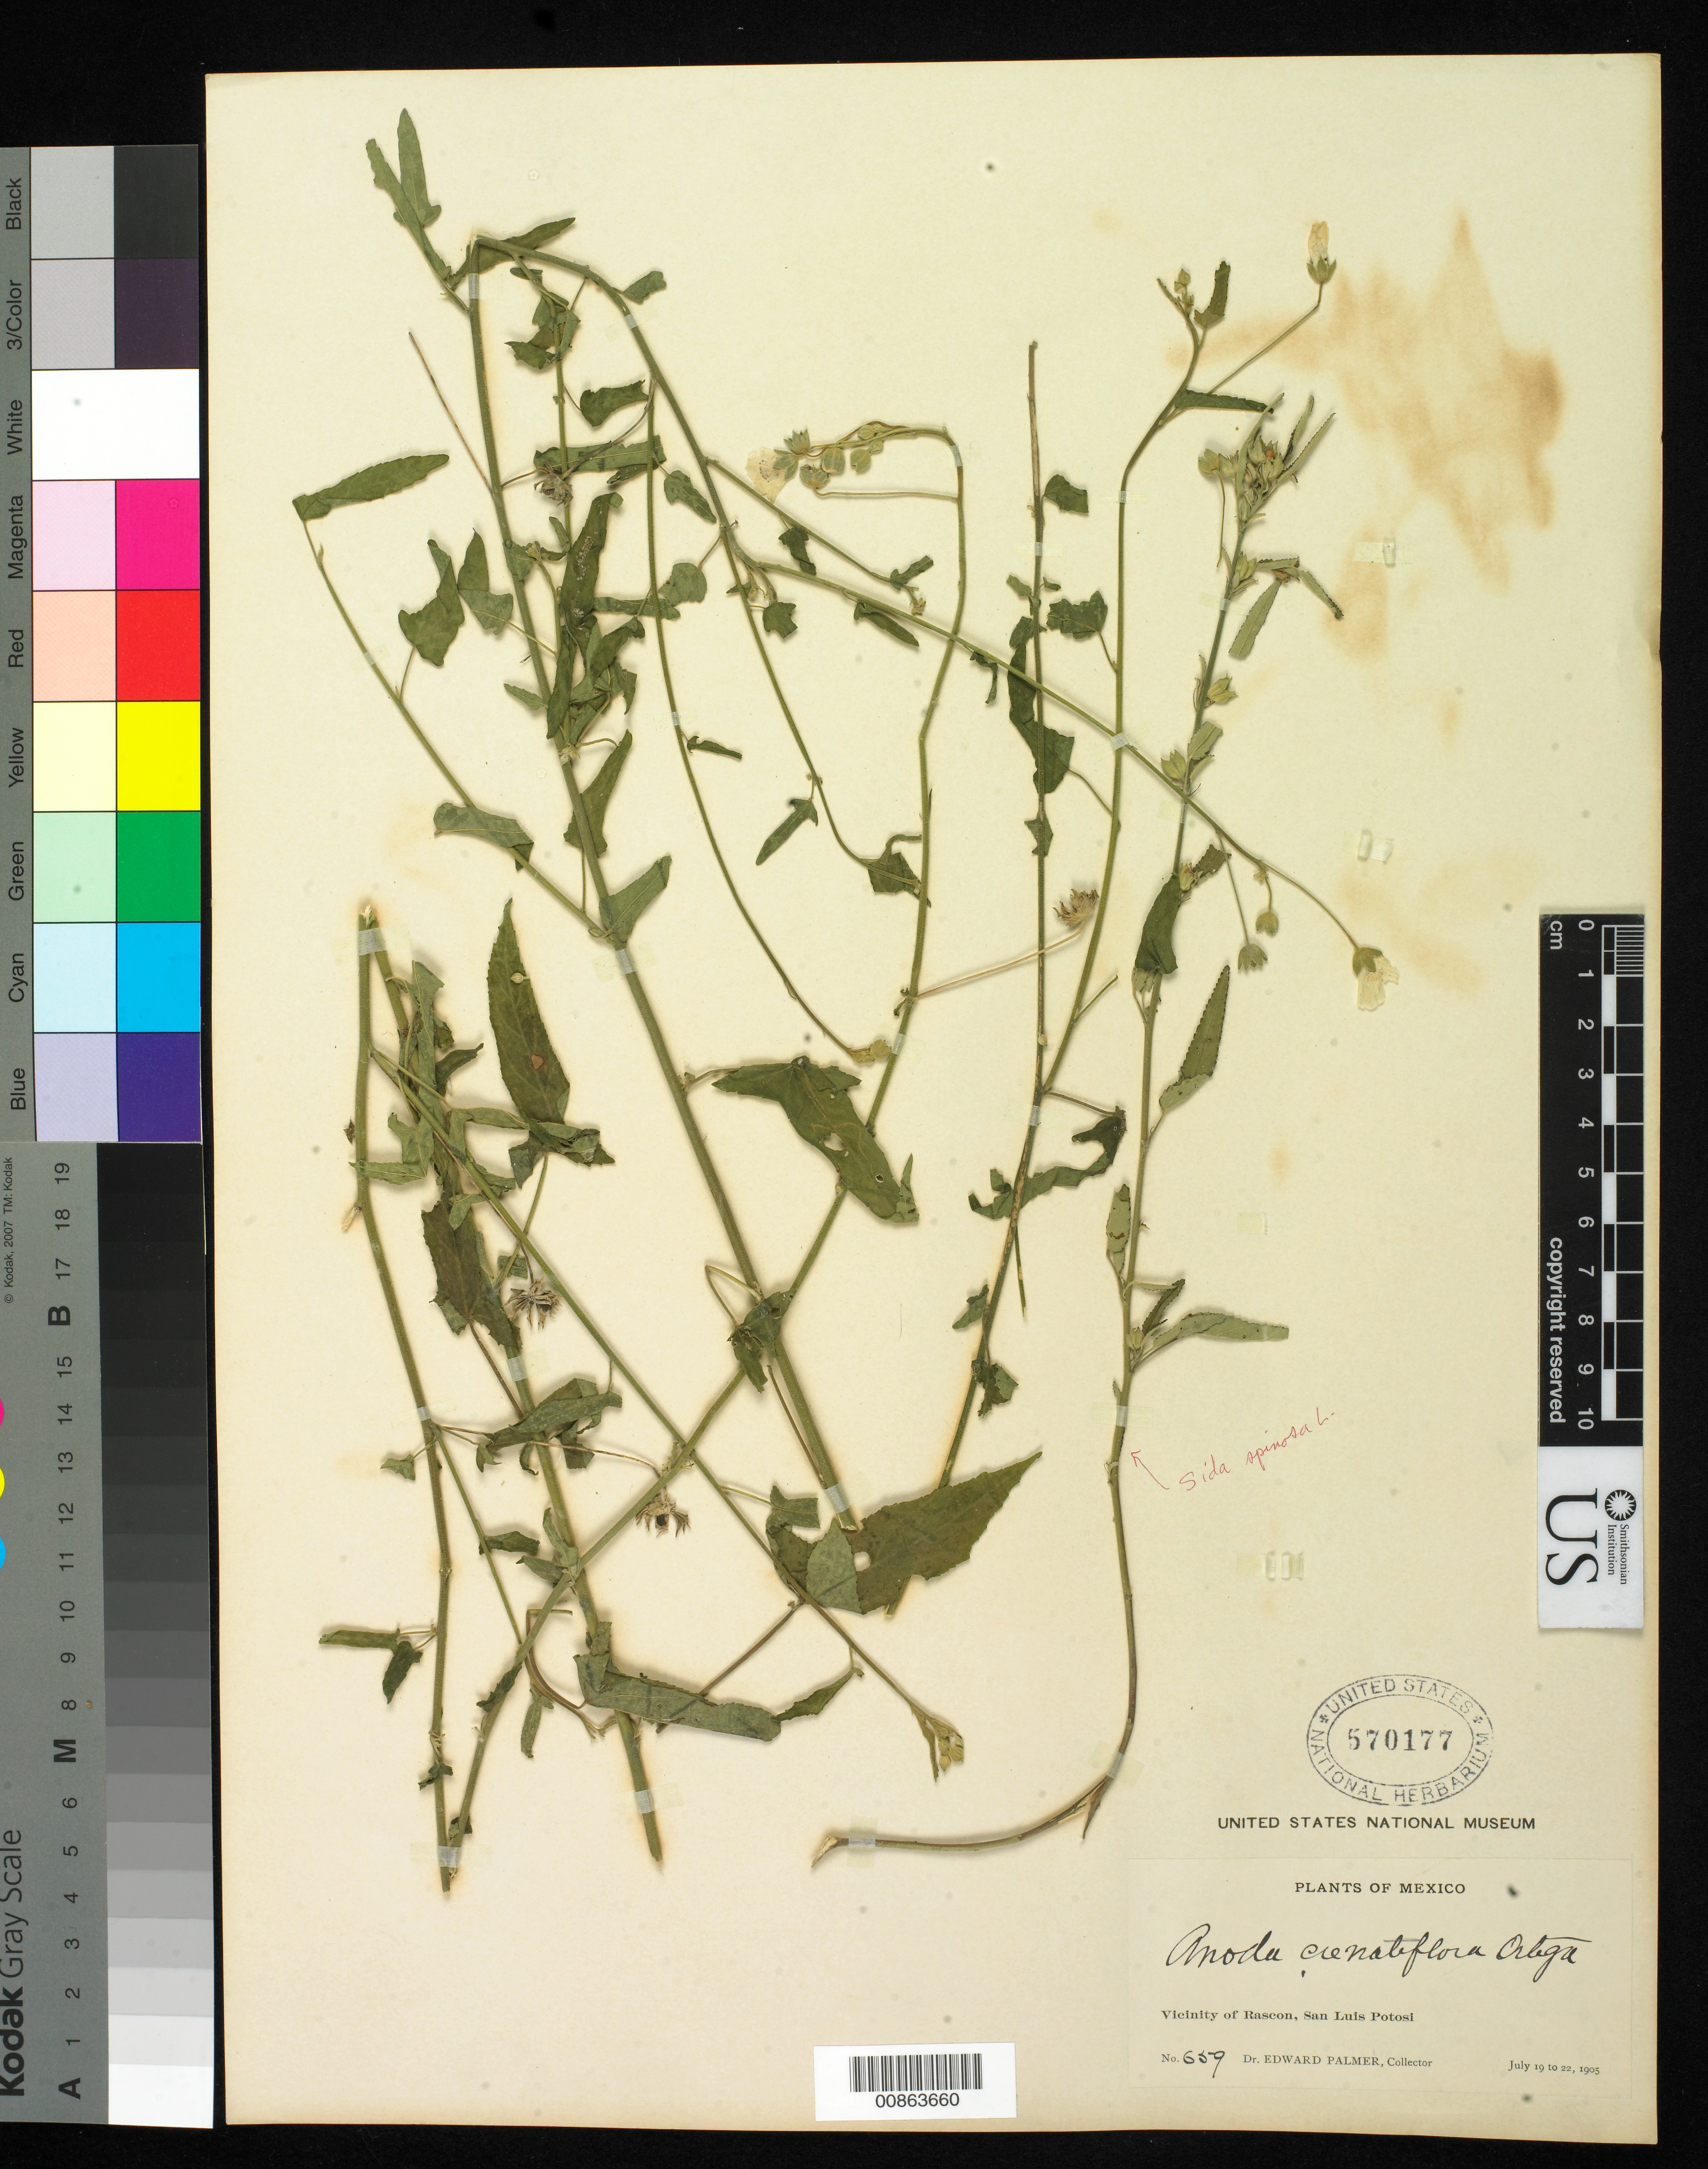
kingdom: Plantae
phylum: Tracheophyta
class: Magnoliopsida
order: Malvales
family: Malvaceae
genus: Anoda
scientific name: Anoda crenatiflora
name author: Ortega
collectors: E. Palmer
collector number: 659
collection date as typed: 19 Jul 1905 to 22 Jul 1905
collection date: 1905-07-19/1905-07-22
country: Mexico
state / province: San Luis Potosí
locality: Vicinity of Rascón, San Luis Potosí.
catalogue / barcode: US 570177